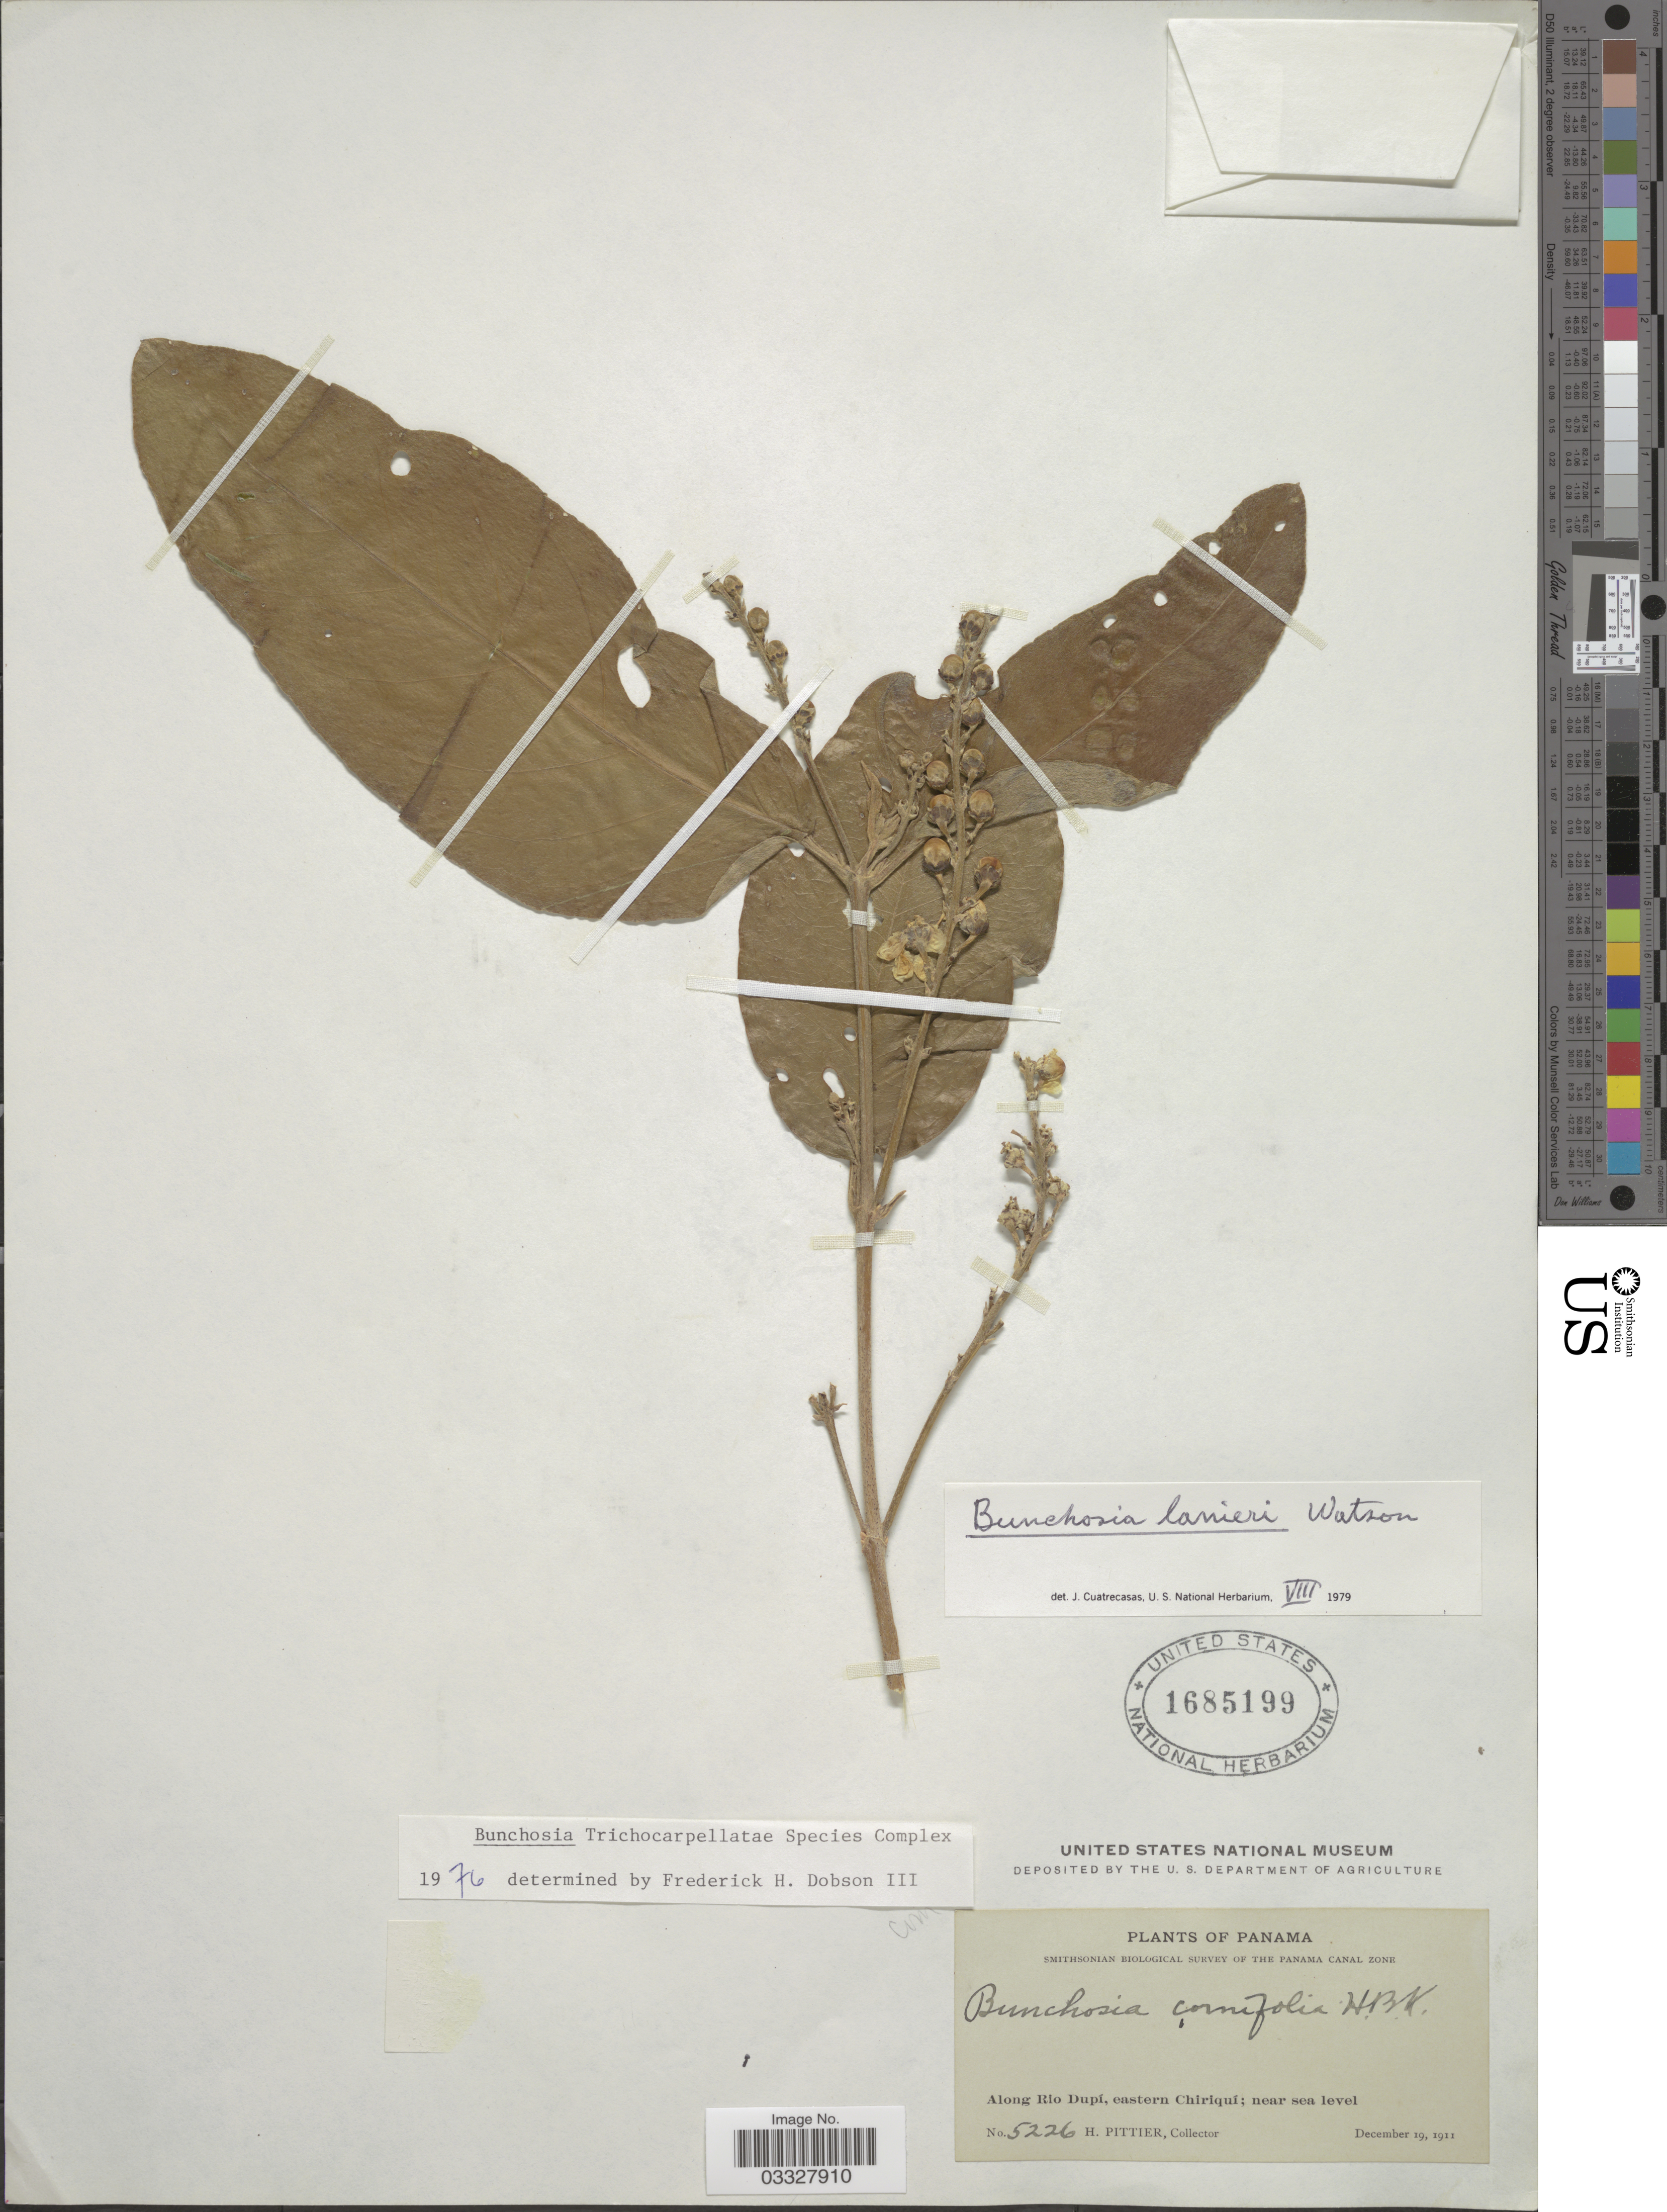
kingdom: Plantae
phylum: Tracheophyta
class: Magnoliopsida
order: Malpighiales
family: Malpighiaceae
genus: Bunchosia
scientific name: Bunchosia lanieri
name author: S. Watson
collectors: H. F. Pittier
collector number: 5226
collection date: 1911-12-19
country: Panama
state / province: Chiriqui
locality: Along Rui Dupí, eastern Chiriquí.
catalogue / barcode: US 1685199